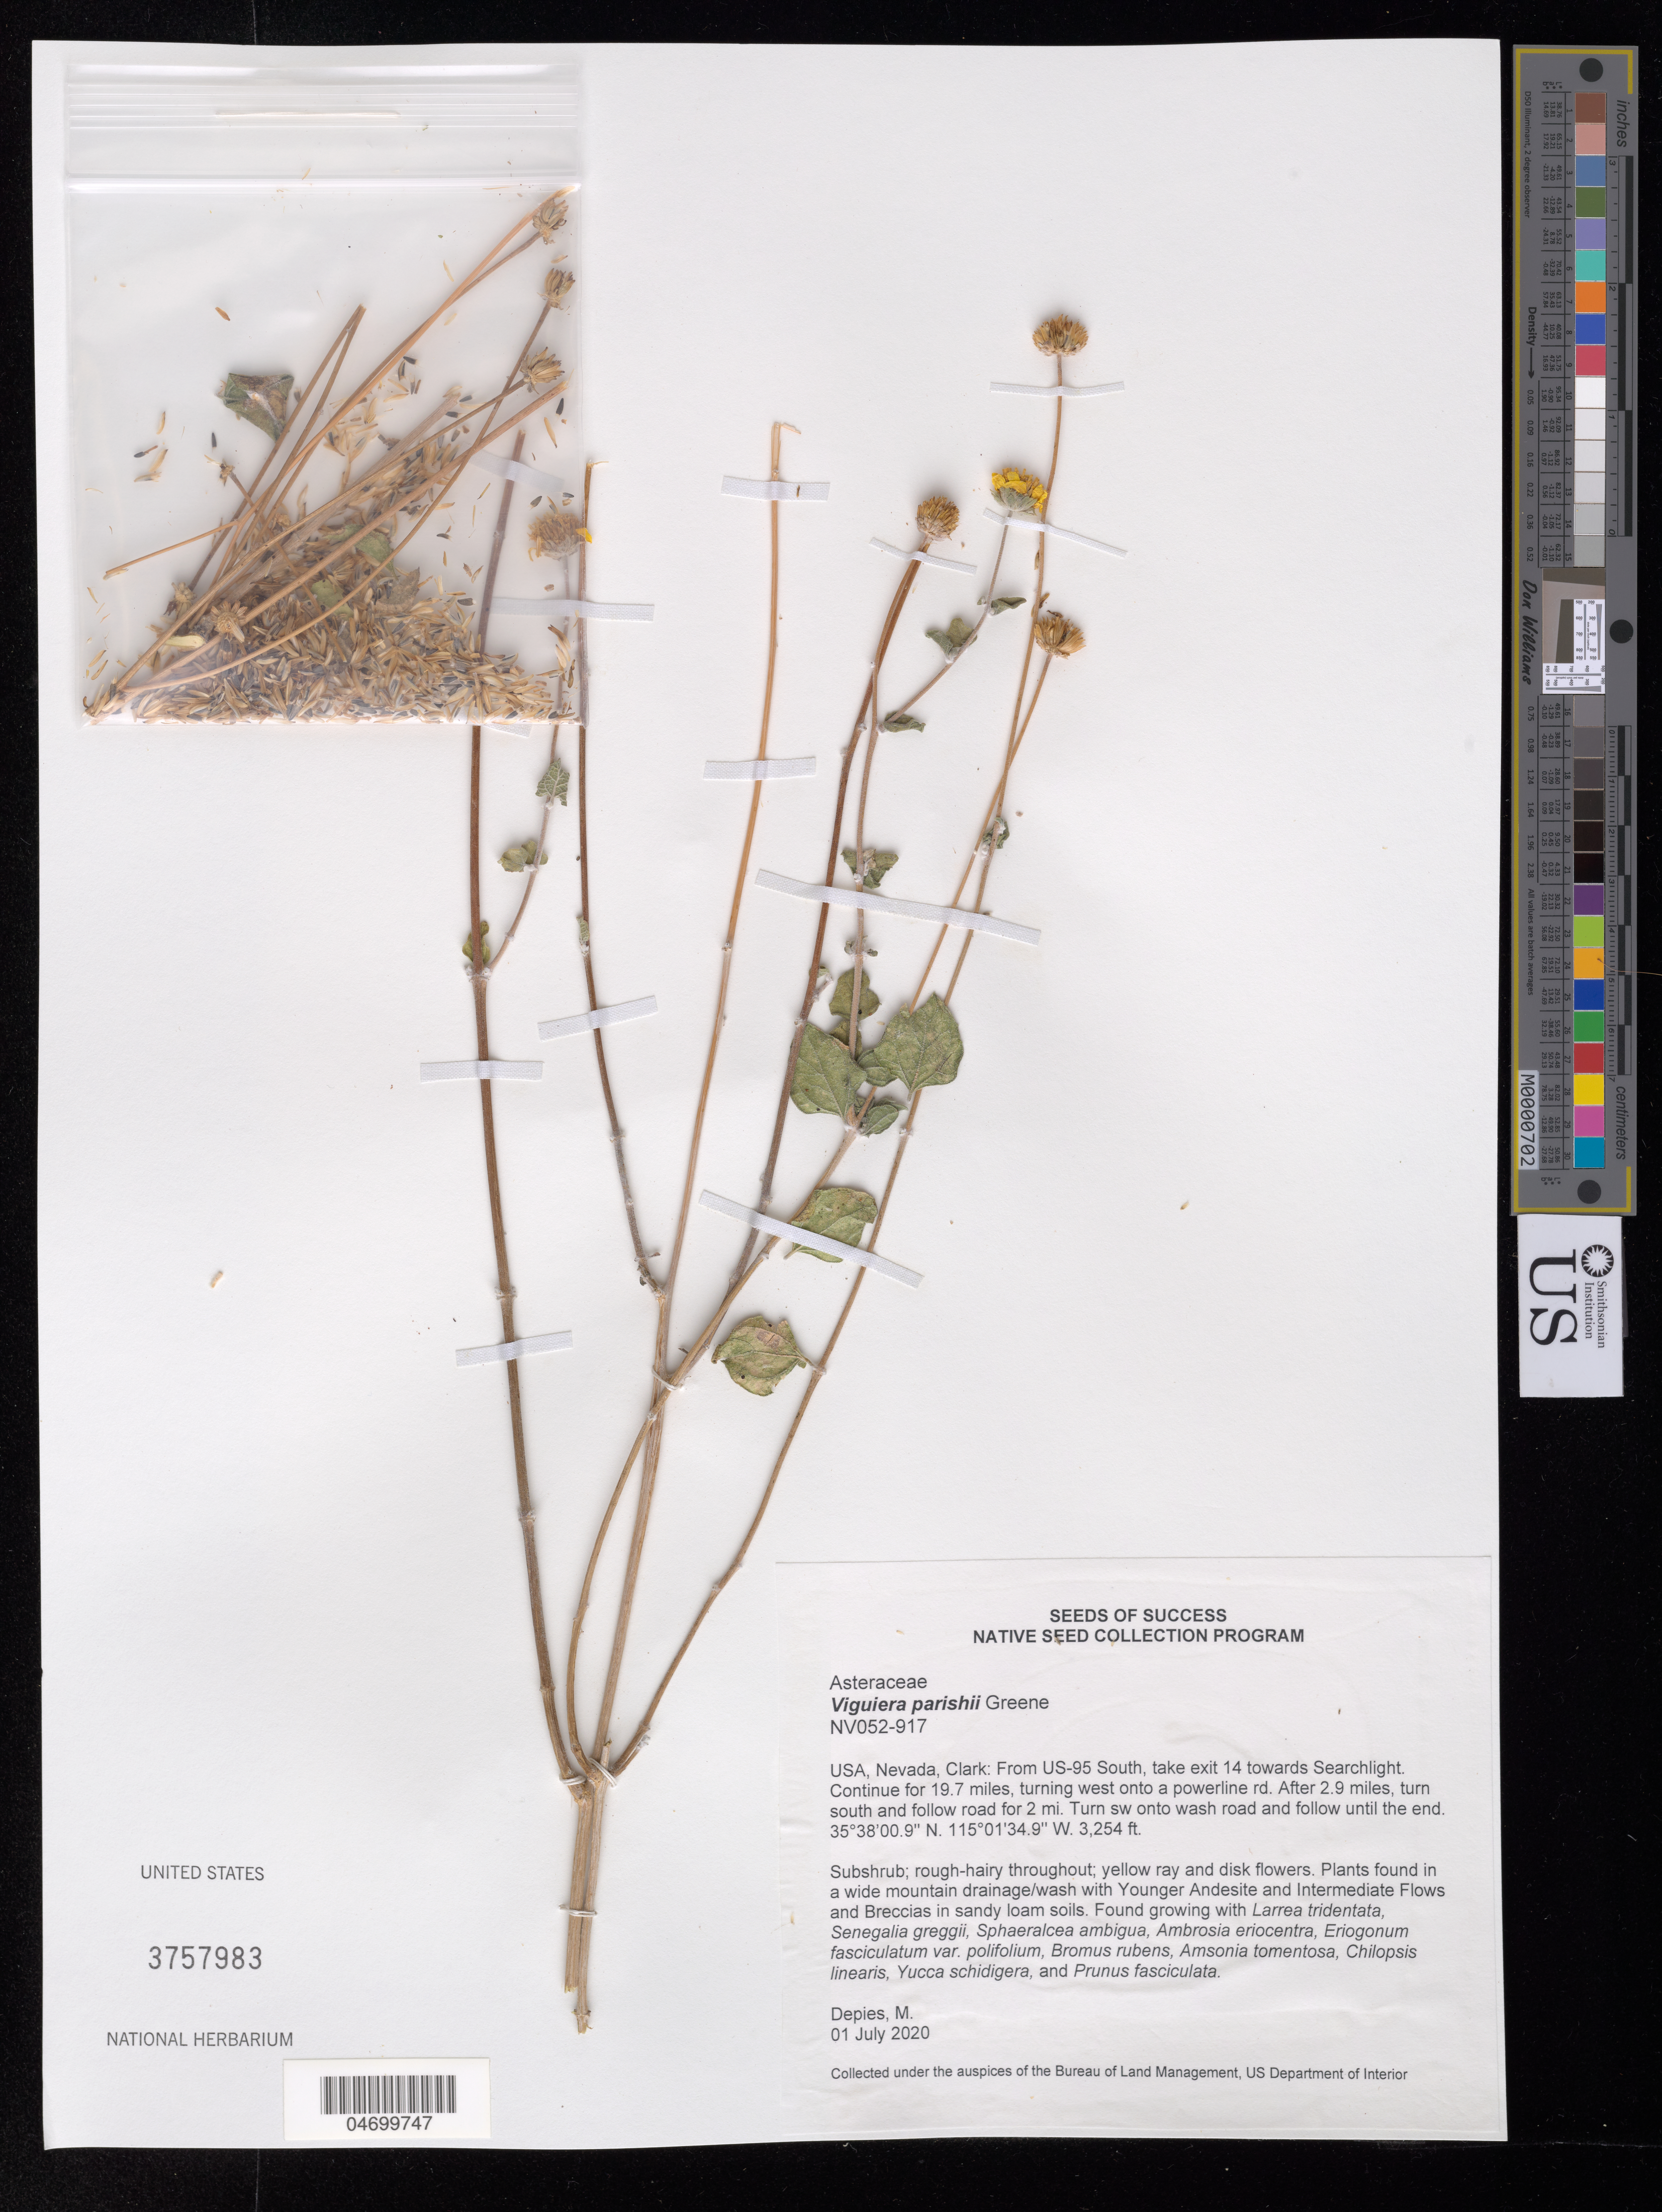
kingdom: Plantae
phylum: Tracheophyta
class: Magnoliopsida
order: Asterales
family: Asteraceae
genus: Viguiera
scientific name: Viguiera parishii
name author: Greene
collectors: M. Depies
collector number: NV052-917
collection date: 2020-07-01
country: United States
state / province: Nevada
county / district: Clark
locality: After 2.9 mi on powerline road, turn south for 2 mi.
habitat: Sandy loam soils. Mountain drainage/wash. With Larrea tridentata, Senegalia greggii, Bromus rubens, etc.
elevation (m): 992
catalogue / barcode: US 3757983